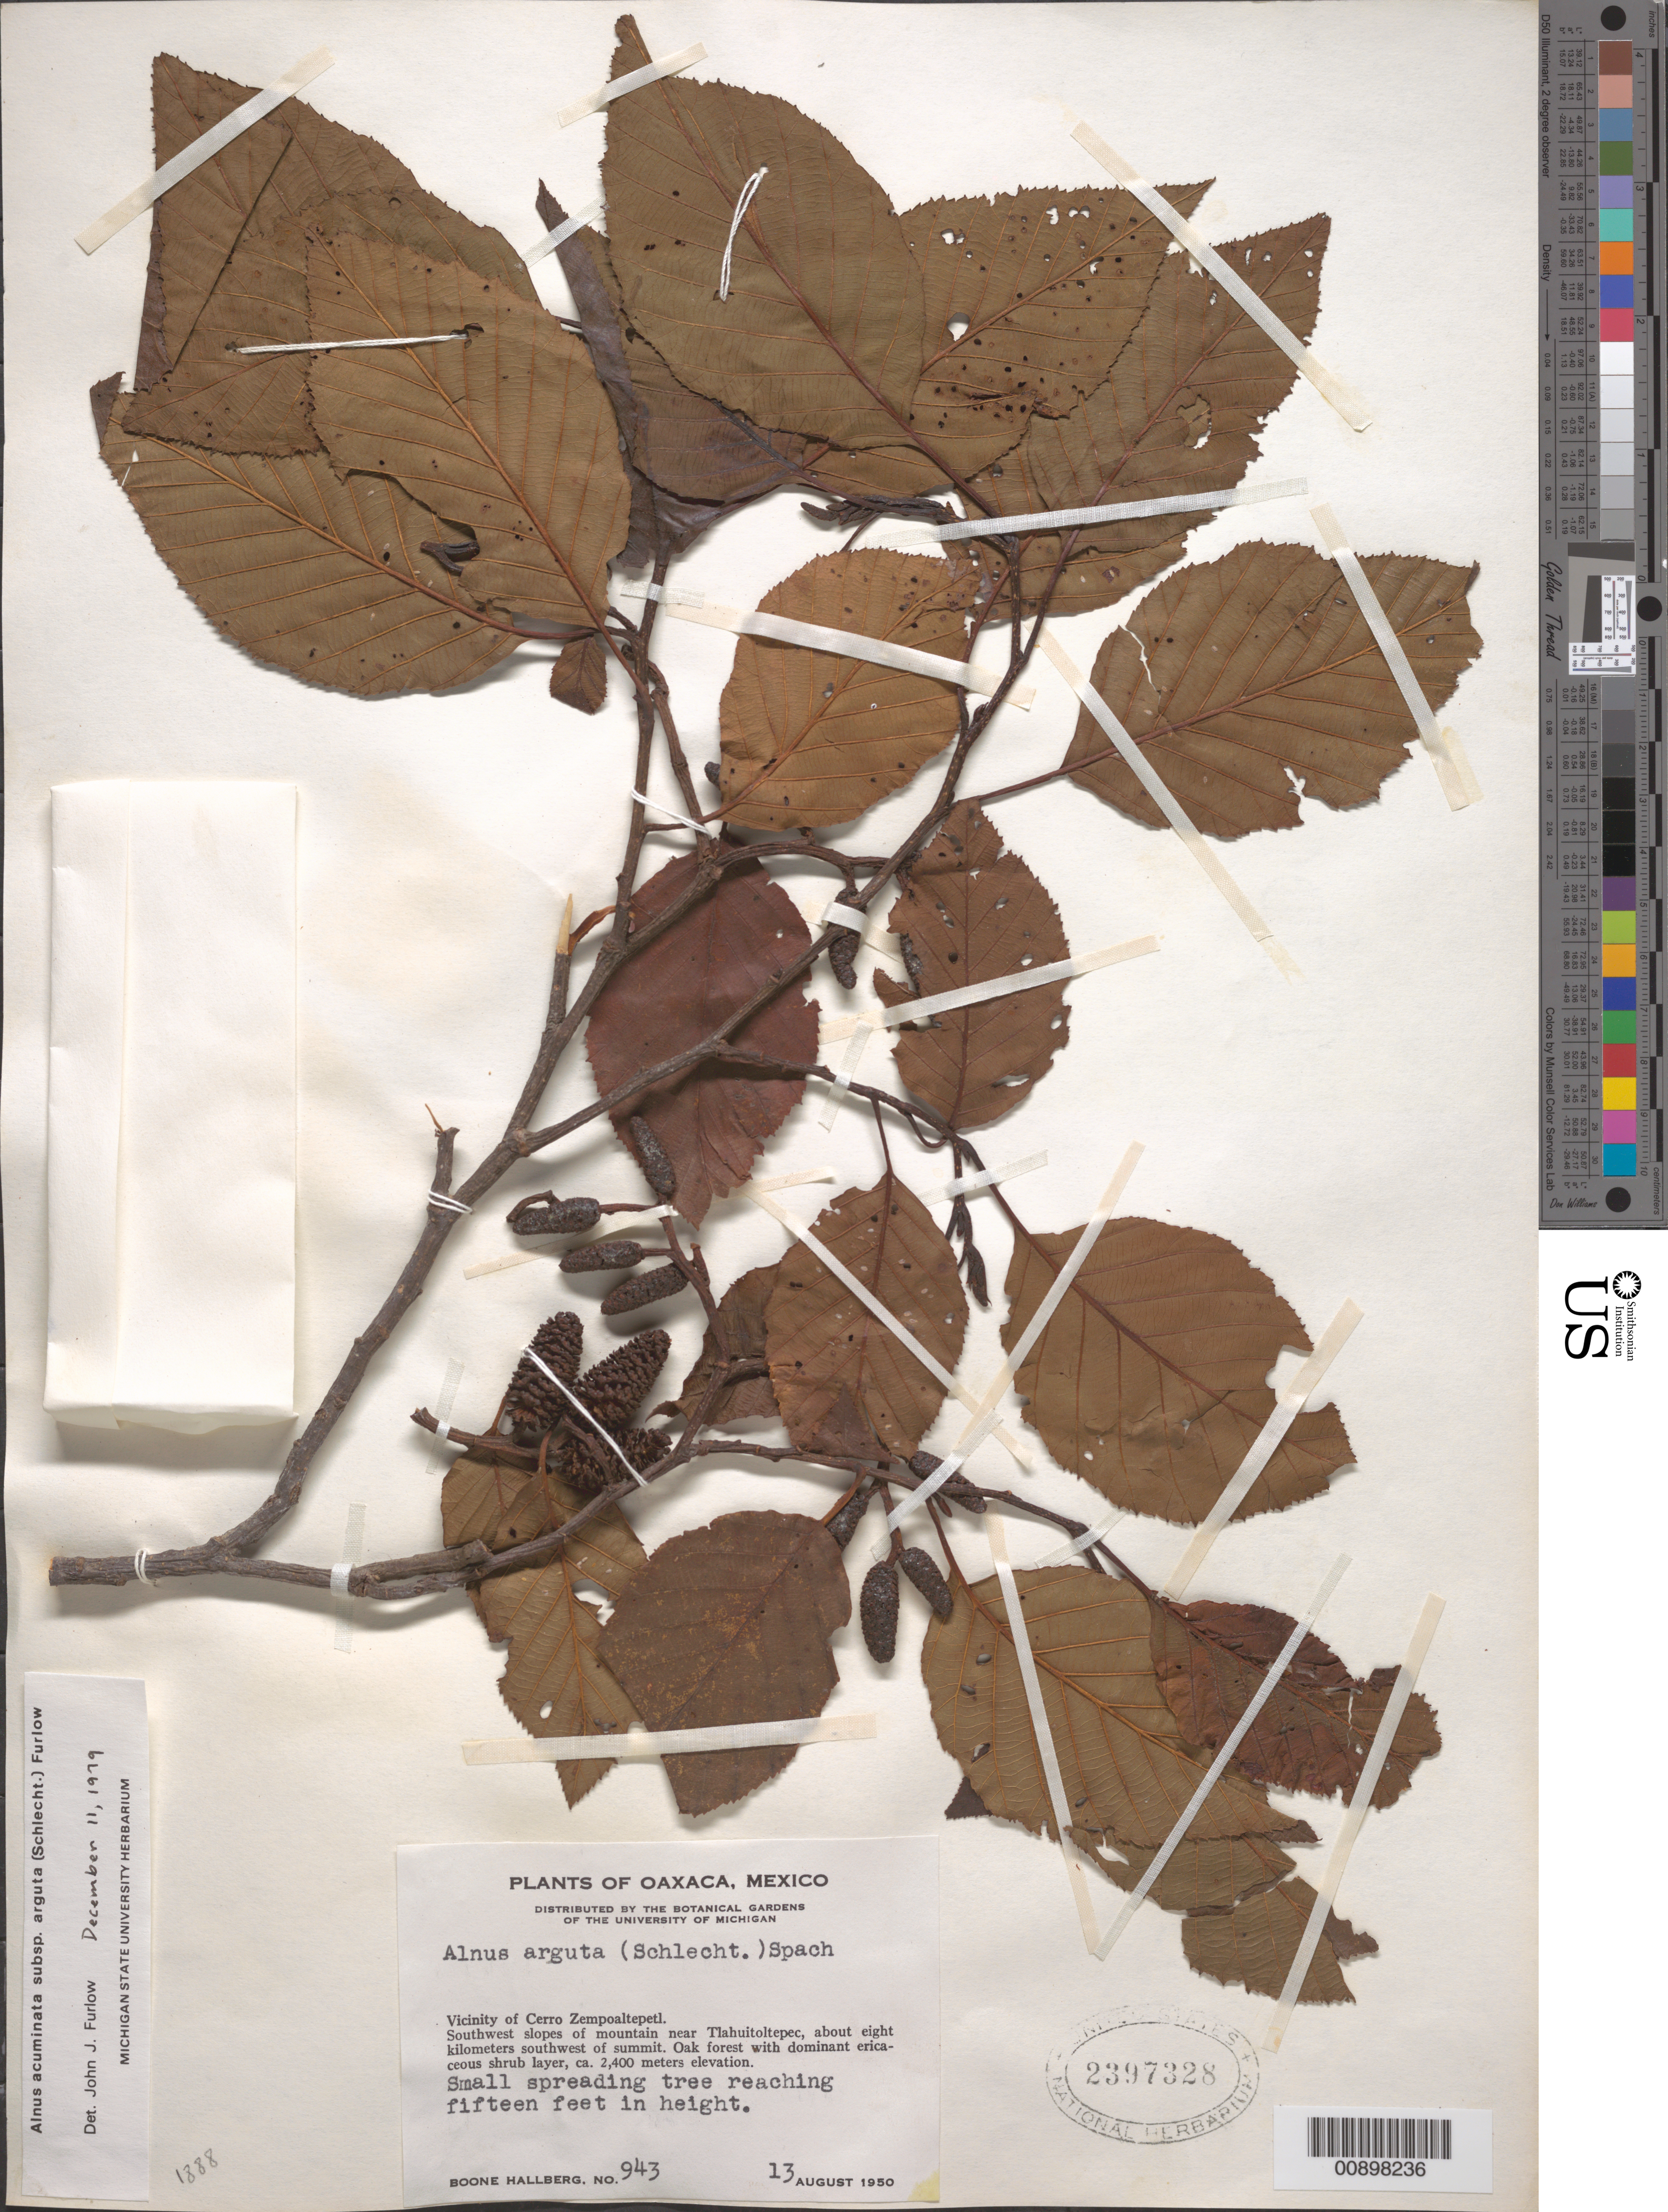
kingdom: Plantae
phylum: Tracheophyta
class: Magnoliopsida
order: Fagales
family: Betulaceae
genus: Alnus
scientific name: Alnus acuminata subsp. arguta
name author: (Schltdl.) Furlow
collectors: B. Hallberg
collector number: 943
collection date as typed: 13 Aug 1950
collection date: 1950-08-13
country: Mexico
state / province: Oaxaca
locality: Vicinity of Cerro Zempoaltepetl. Southwest slopes of mountain near Tlahuitoltepec, about eight kilometers southwest of summit.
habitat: Oak forest with dominant ericaceous shrub layer.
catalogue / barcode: US 2397328